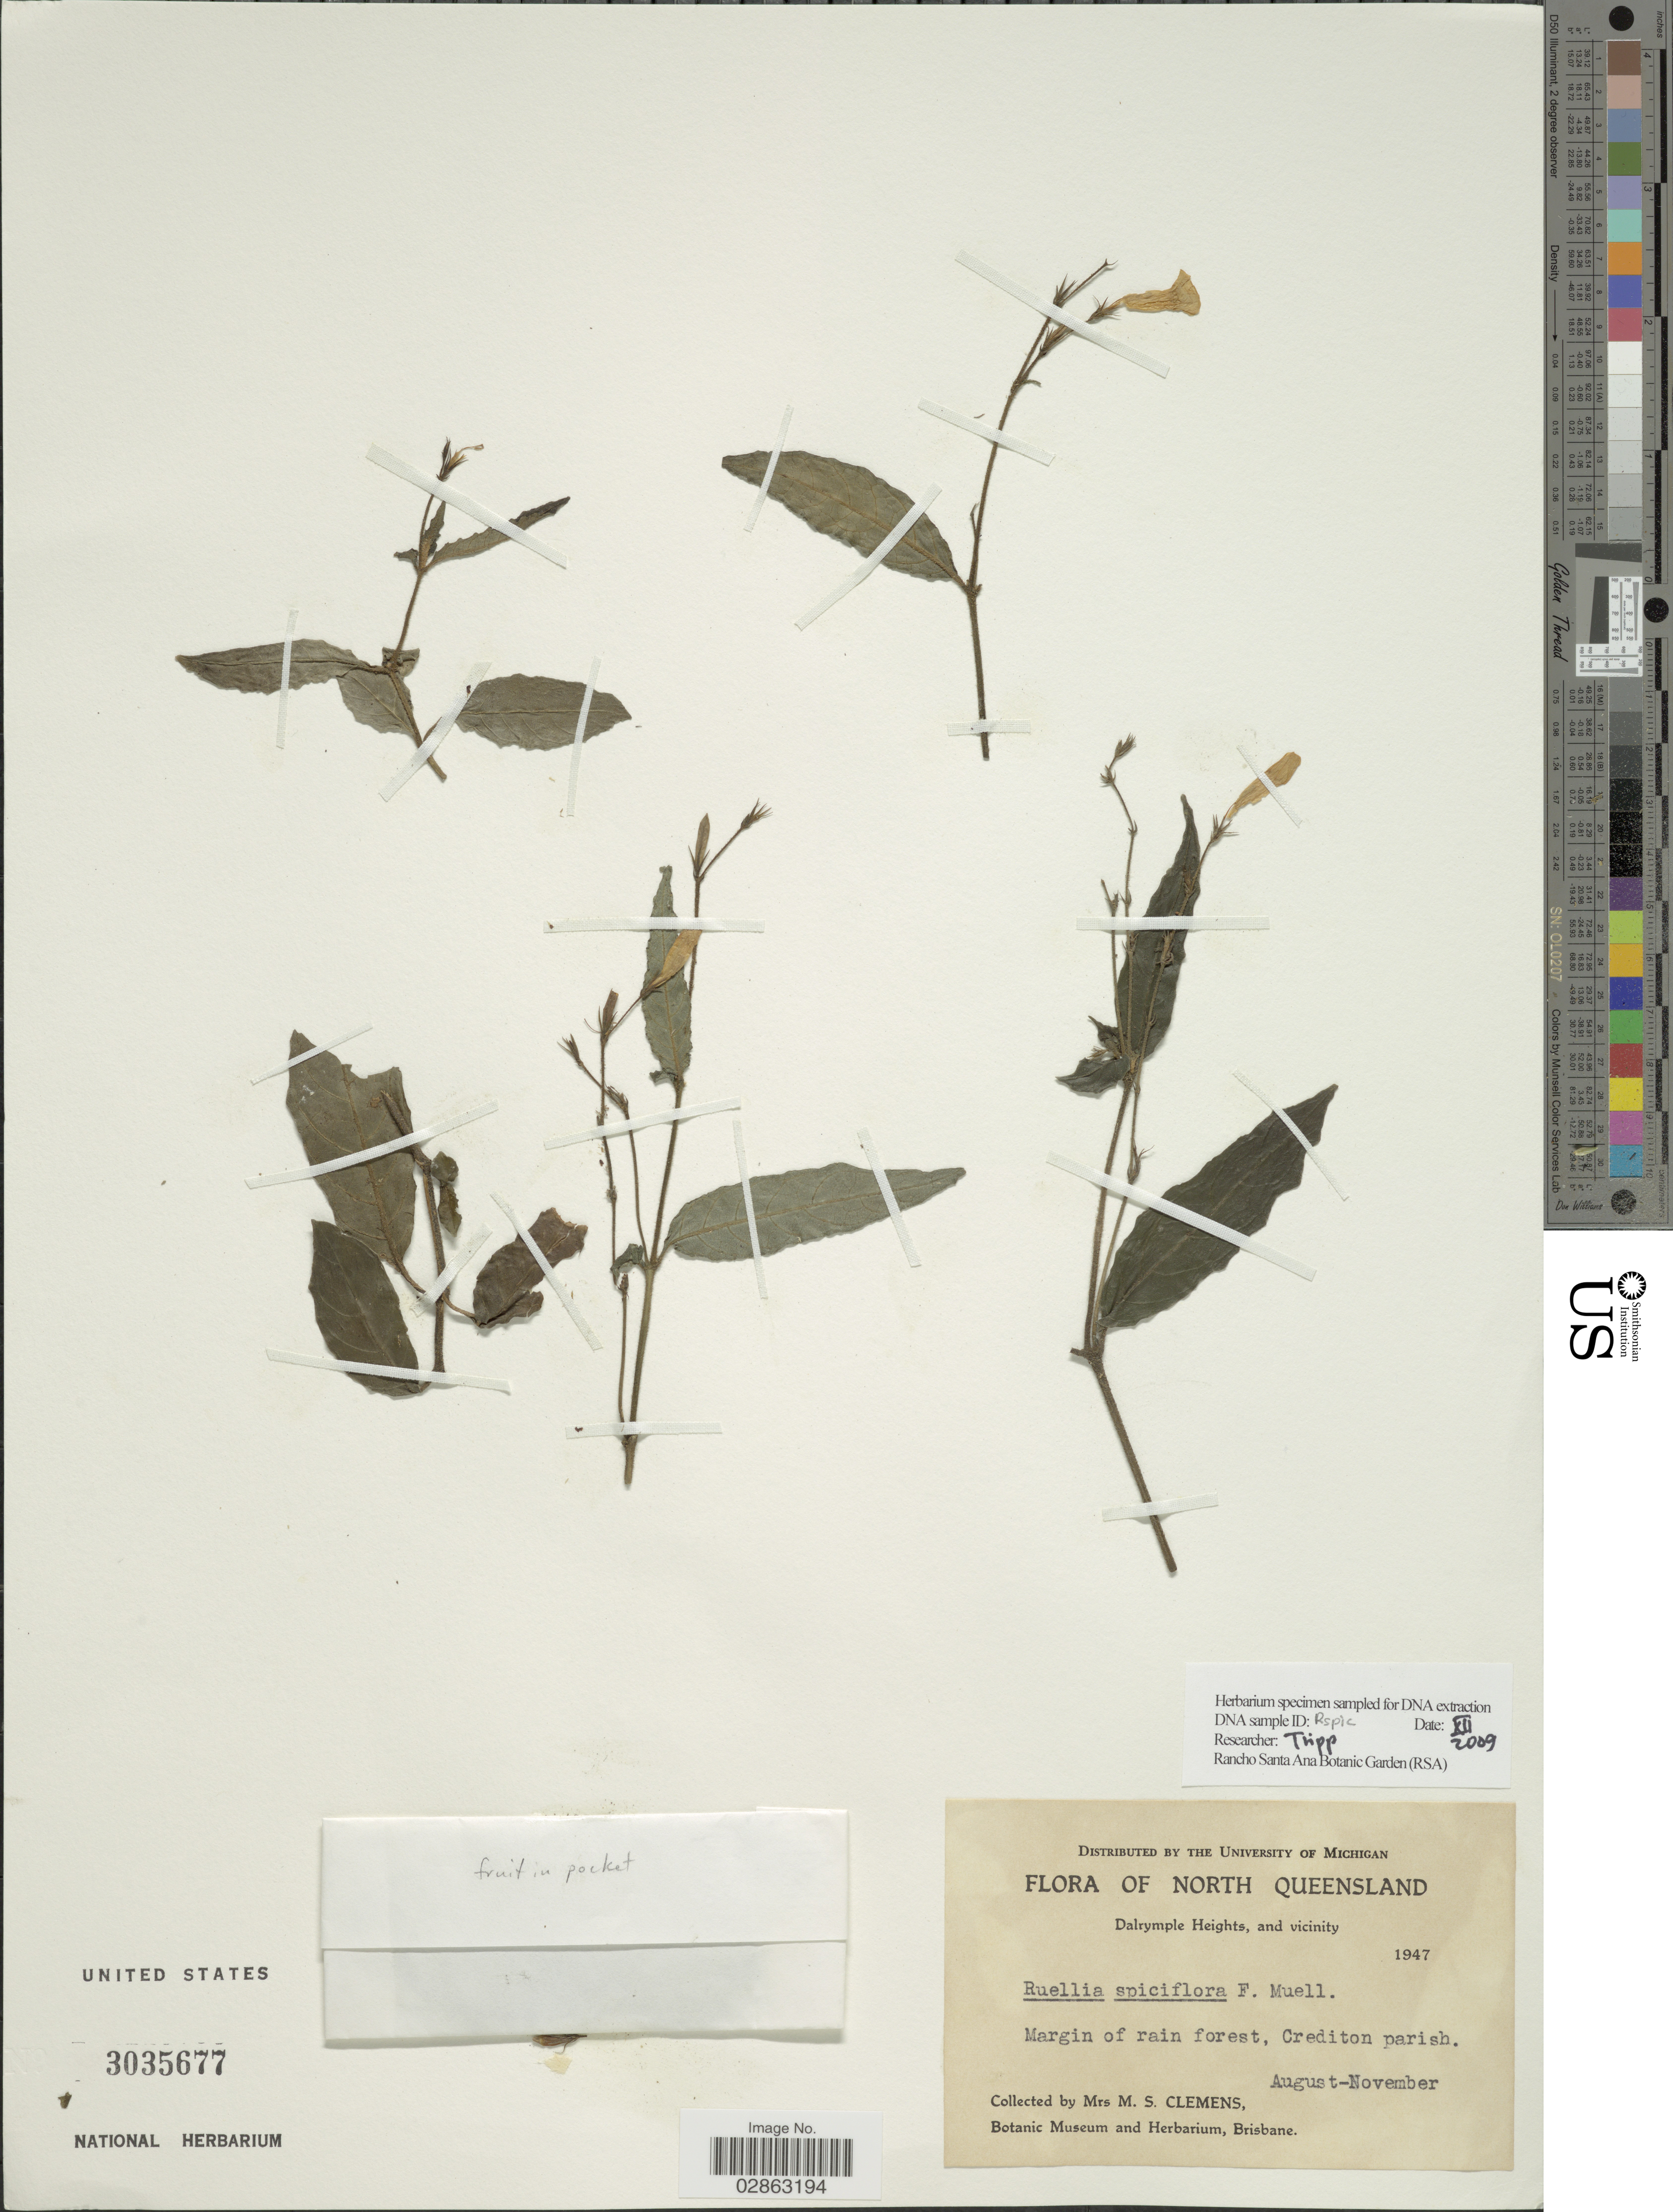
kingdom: Plantae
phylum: Tracheophyta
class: Magnoliopsida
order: Lamiales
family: Acanthaceae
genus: Ruellia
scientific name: Ruellia spiciflora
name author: F. Muell. ex Benth.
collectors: M. S. Clemens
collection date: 1947-08/1947-11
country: Australia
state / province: Queensland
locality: North Queensland. Dalrymple Heights, and vicinity. Crediton parish.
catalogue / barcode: US 3035677